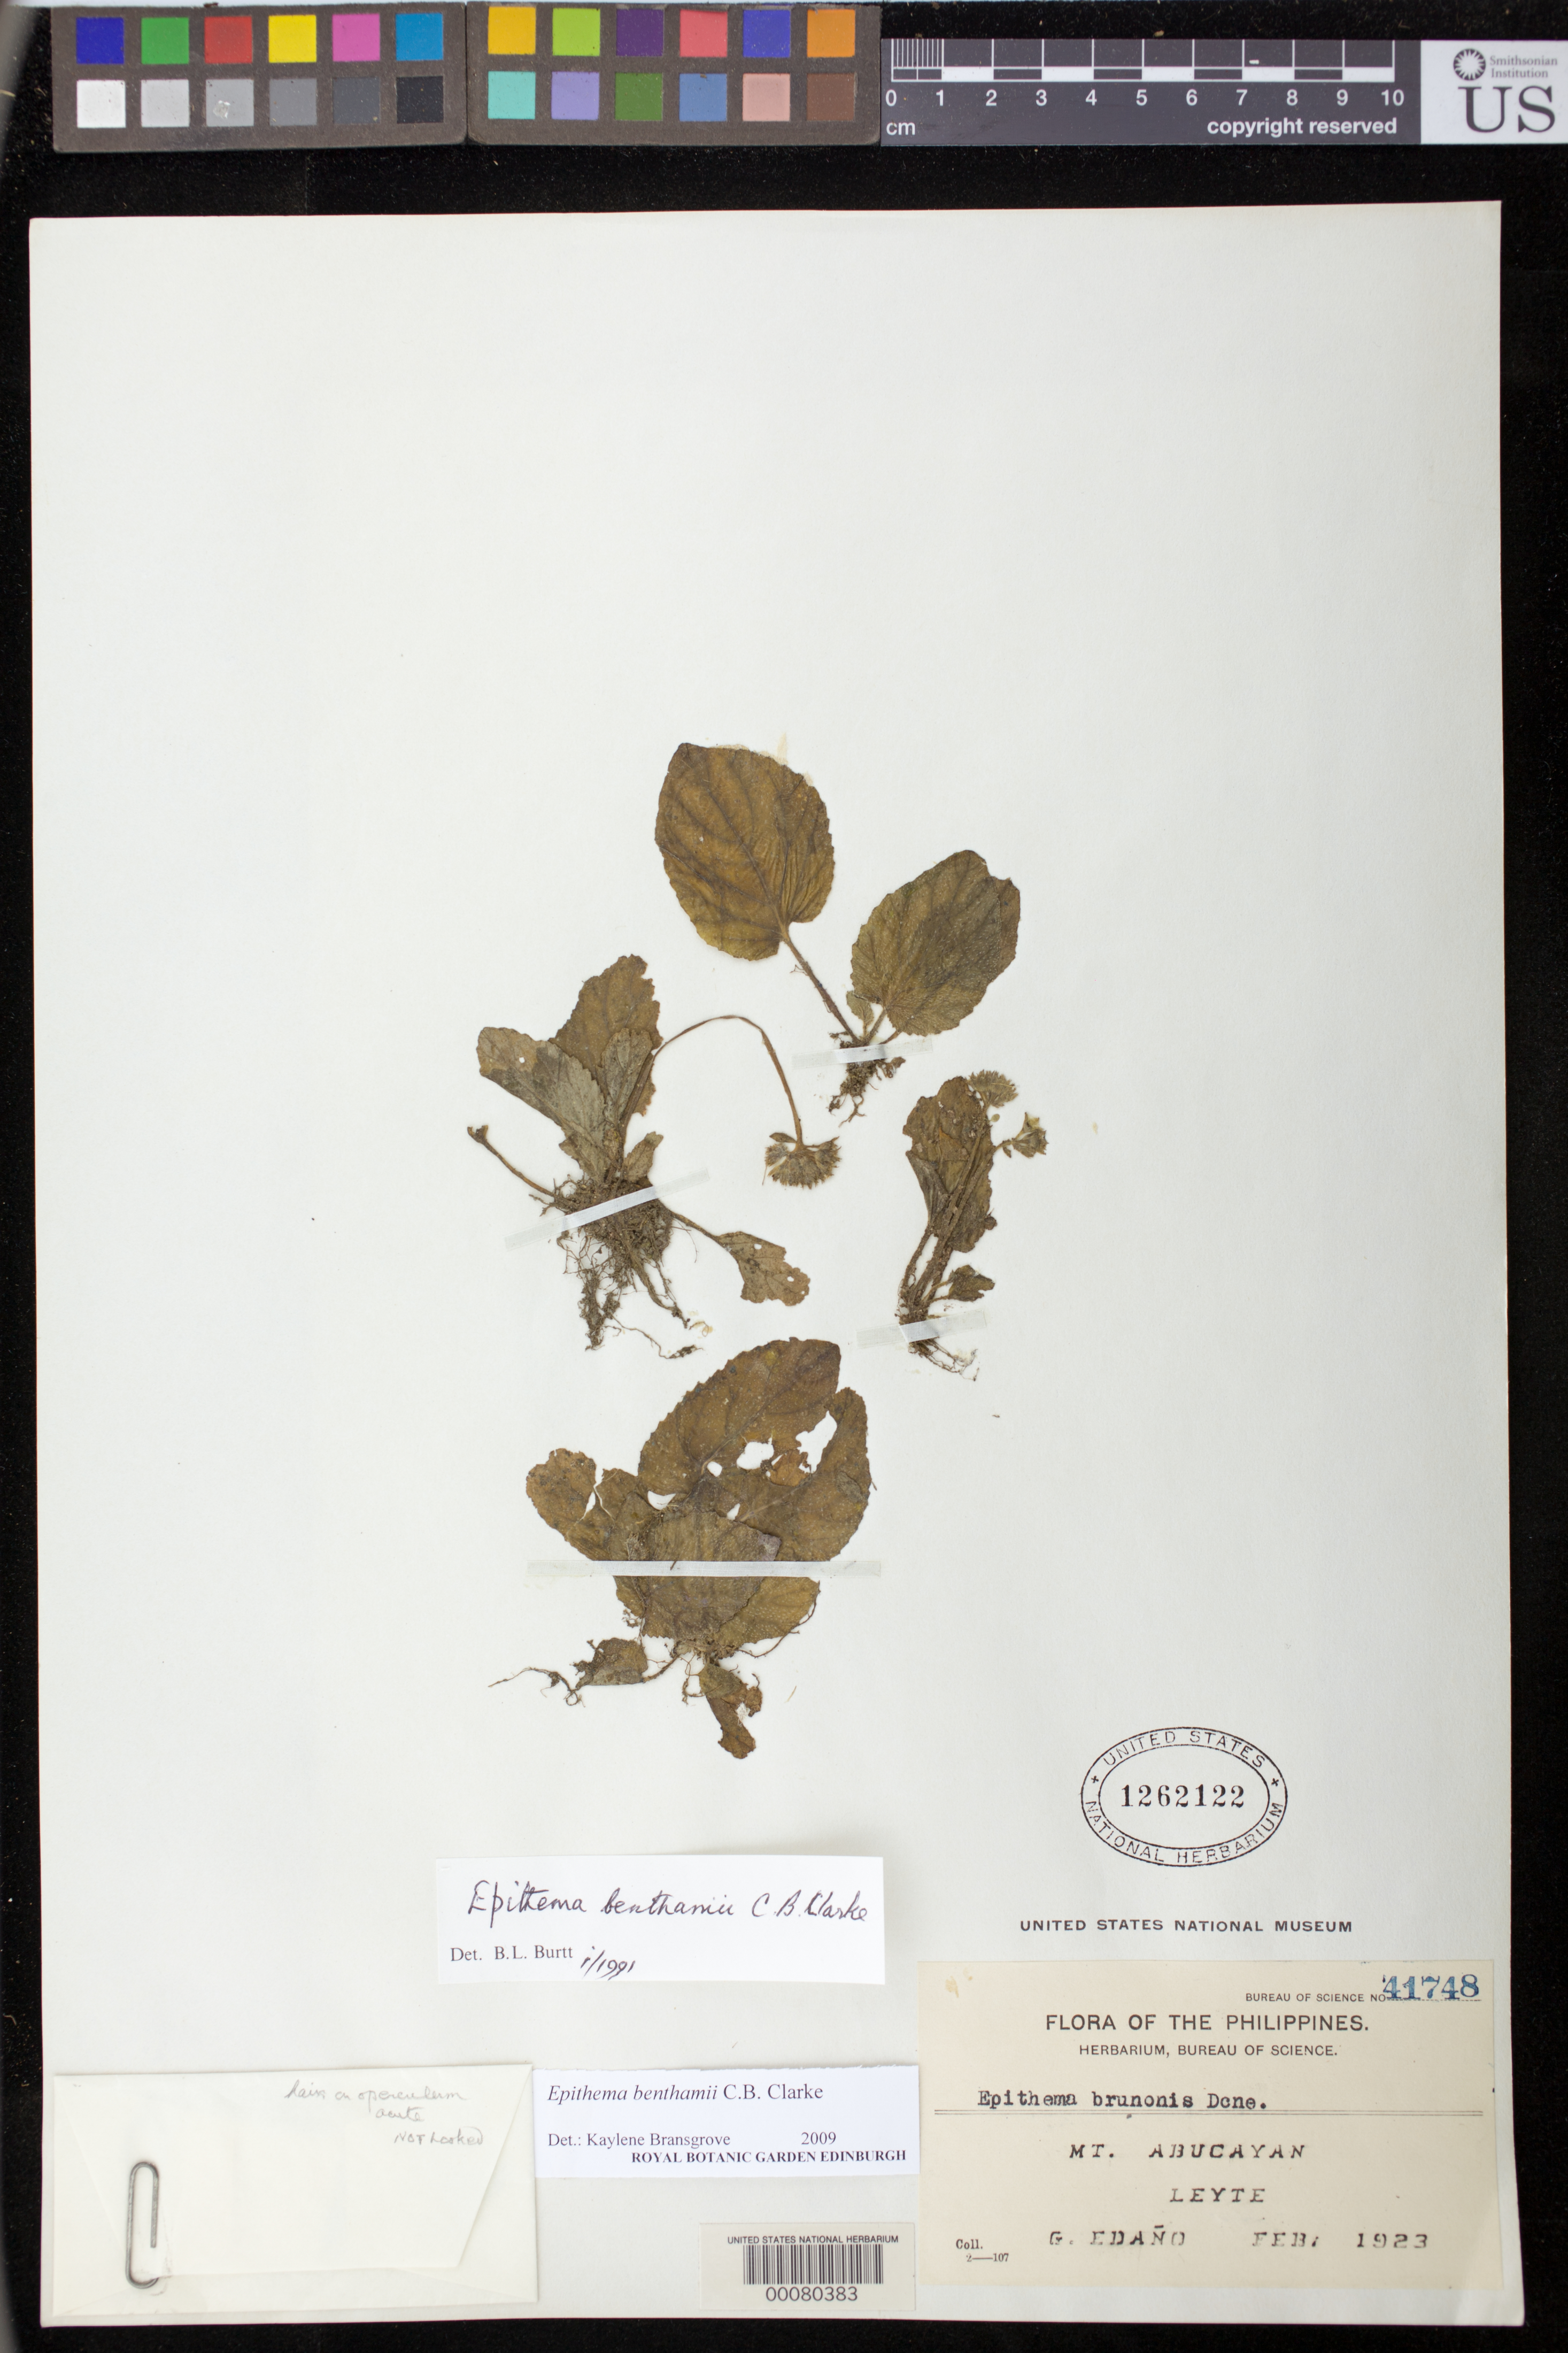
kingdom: Plantae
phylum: Tracheophyta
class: Magnoliopsida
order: Lamiales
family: Gesneriaceae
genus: Epithema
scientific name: Epithema benthamii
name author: C.B. Clarke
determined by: Bransgrove, Kaylene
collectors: G. Edaño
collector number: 41748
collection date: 1923-02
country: Philippines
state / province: Eastern Visayas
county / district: Leyte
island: Leyte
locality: Mt Abucayan.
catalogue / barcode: US 1262122